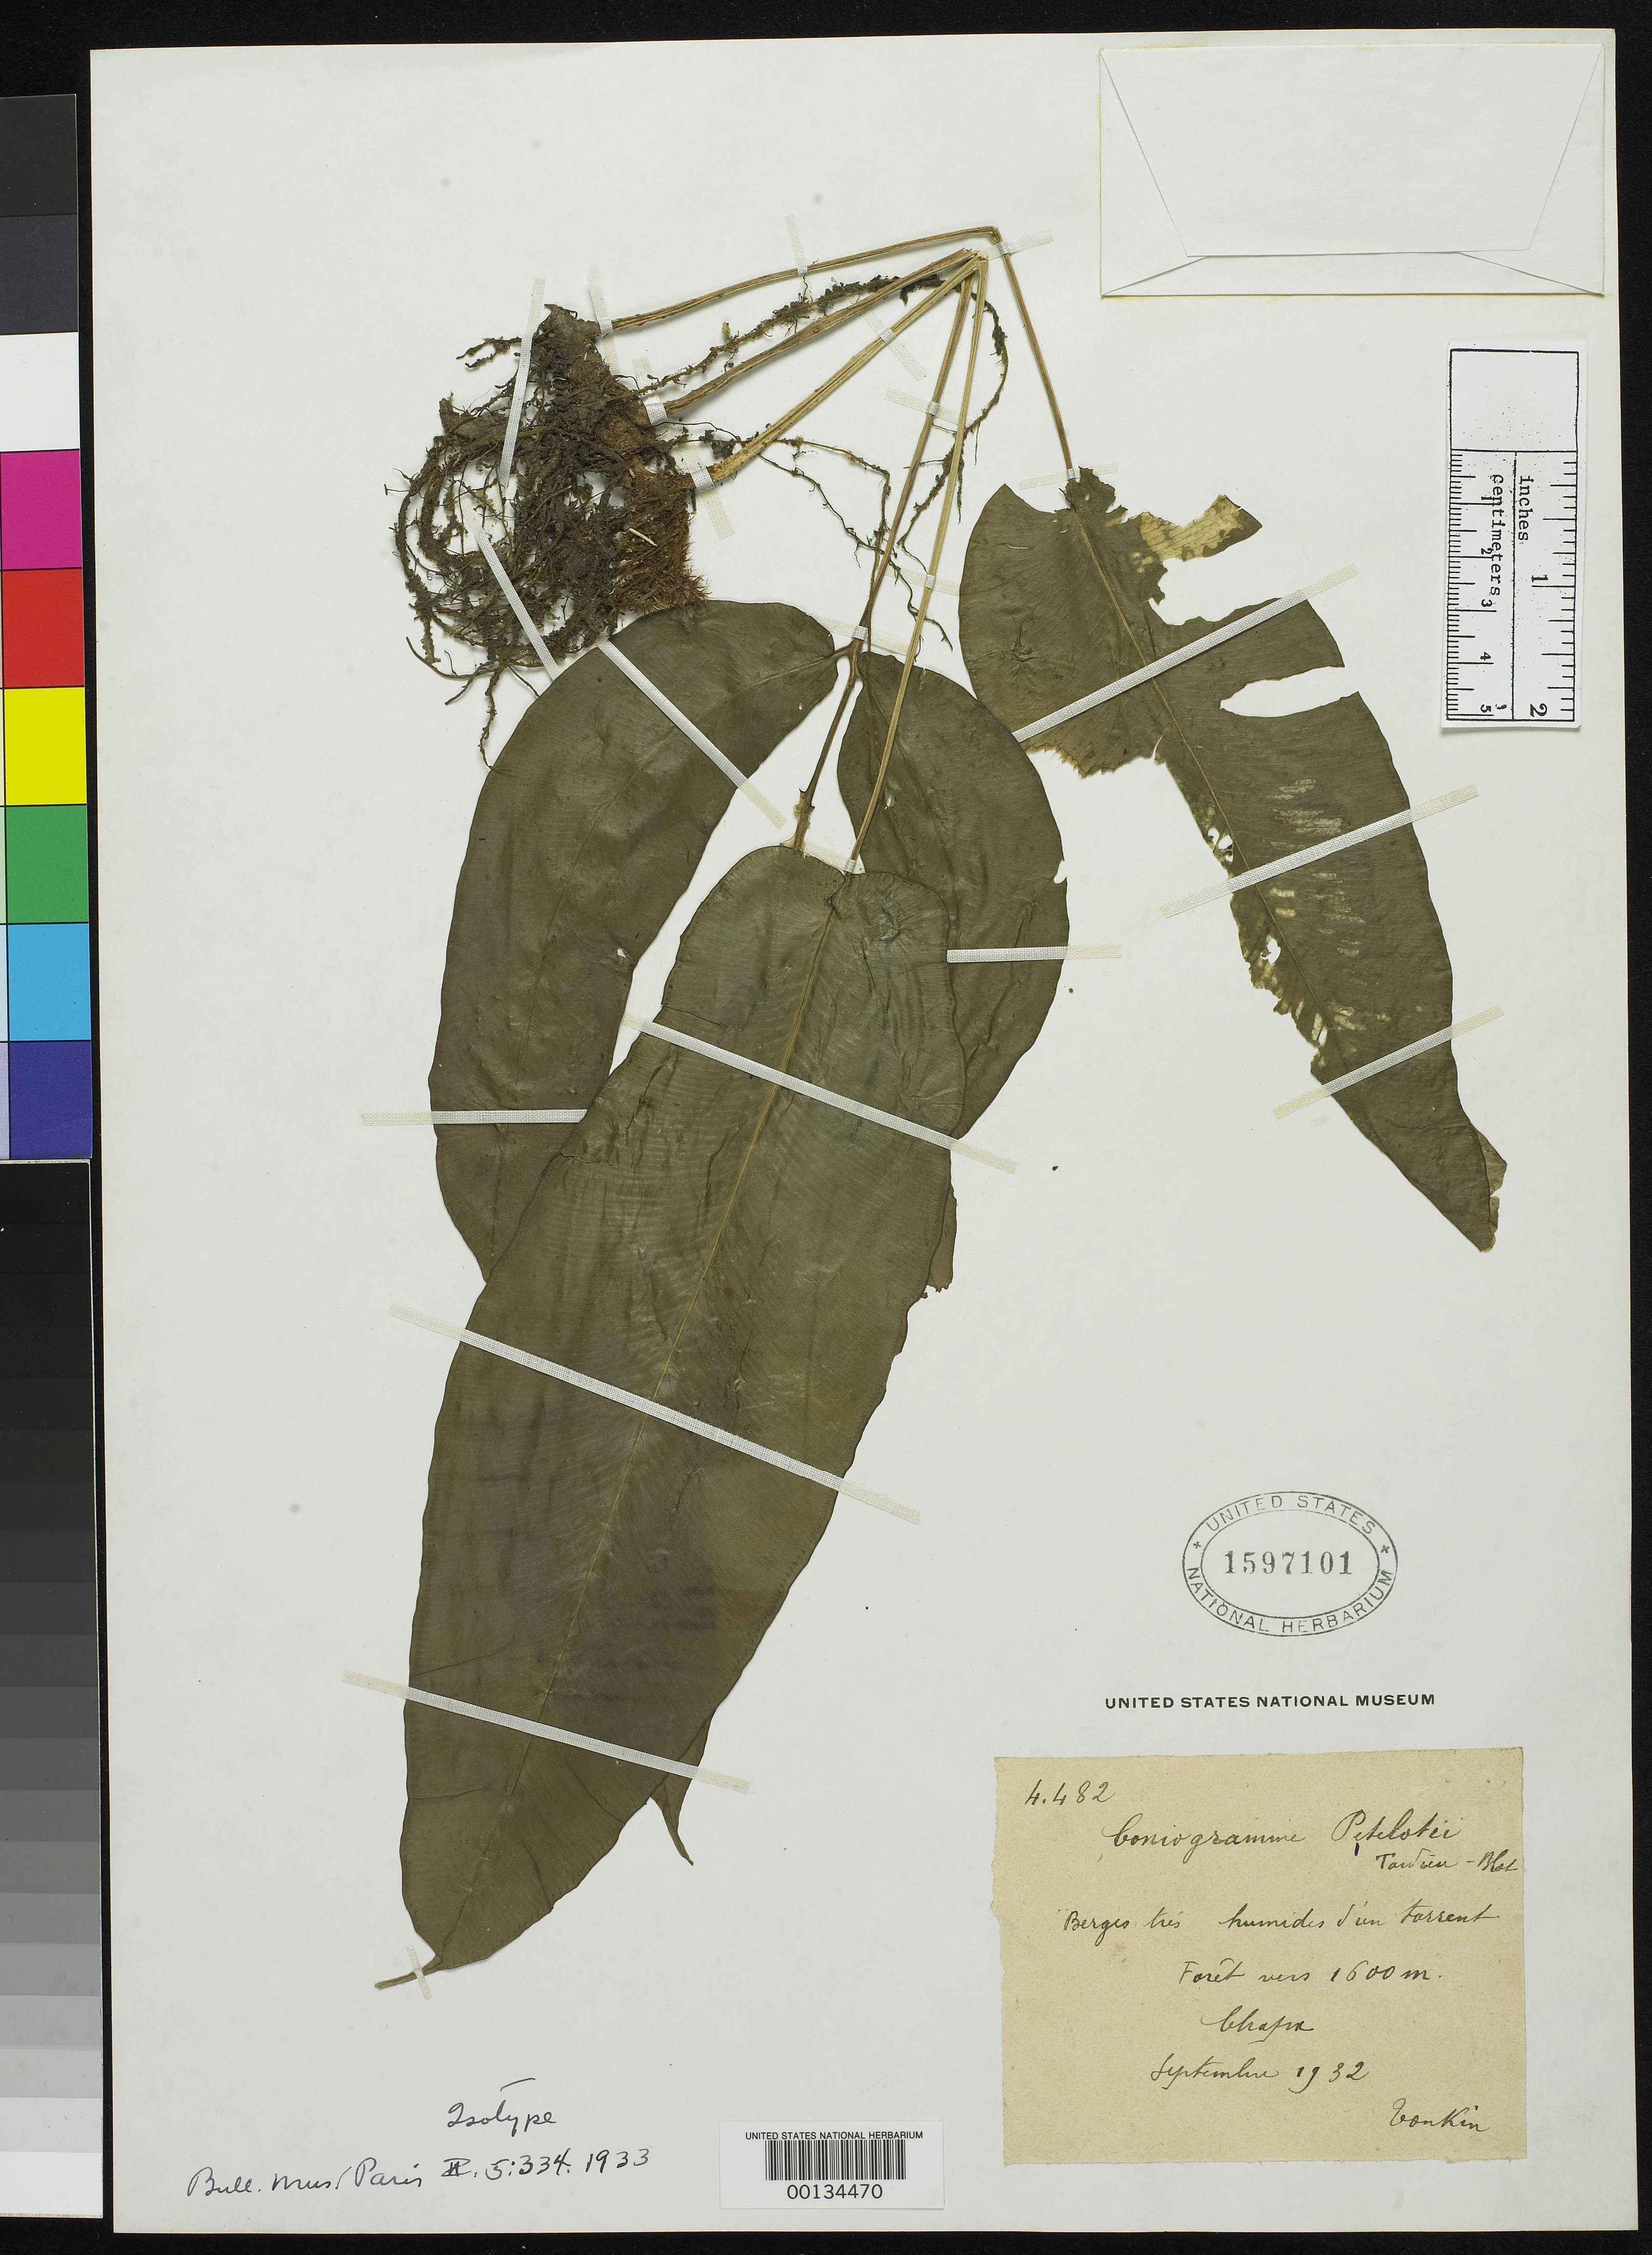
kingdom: Plantae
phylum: Tracheophyta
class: Polypodiopsida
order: Polypodiales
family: Pteridaceae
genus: Coniogramme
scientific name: Coniogramme petelotii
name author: Tardieu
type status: Type Collection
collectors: P. A. Pételot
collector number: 4482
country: Vietnam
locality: Tonkin.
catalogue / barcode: US 1597101